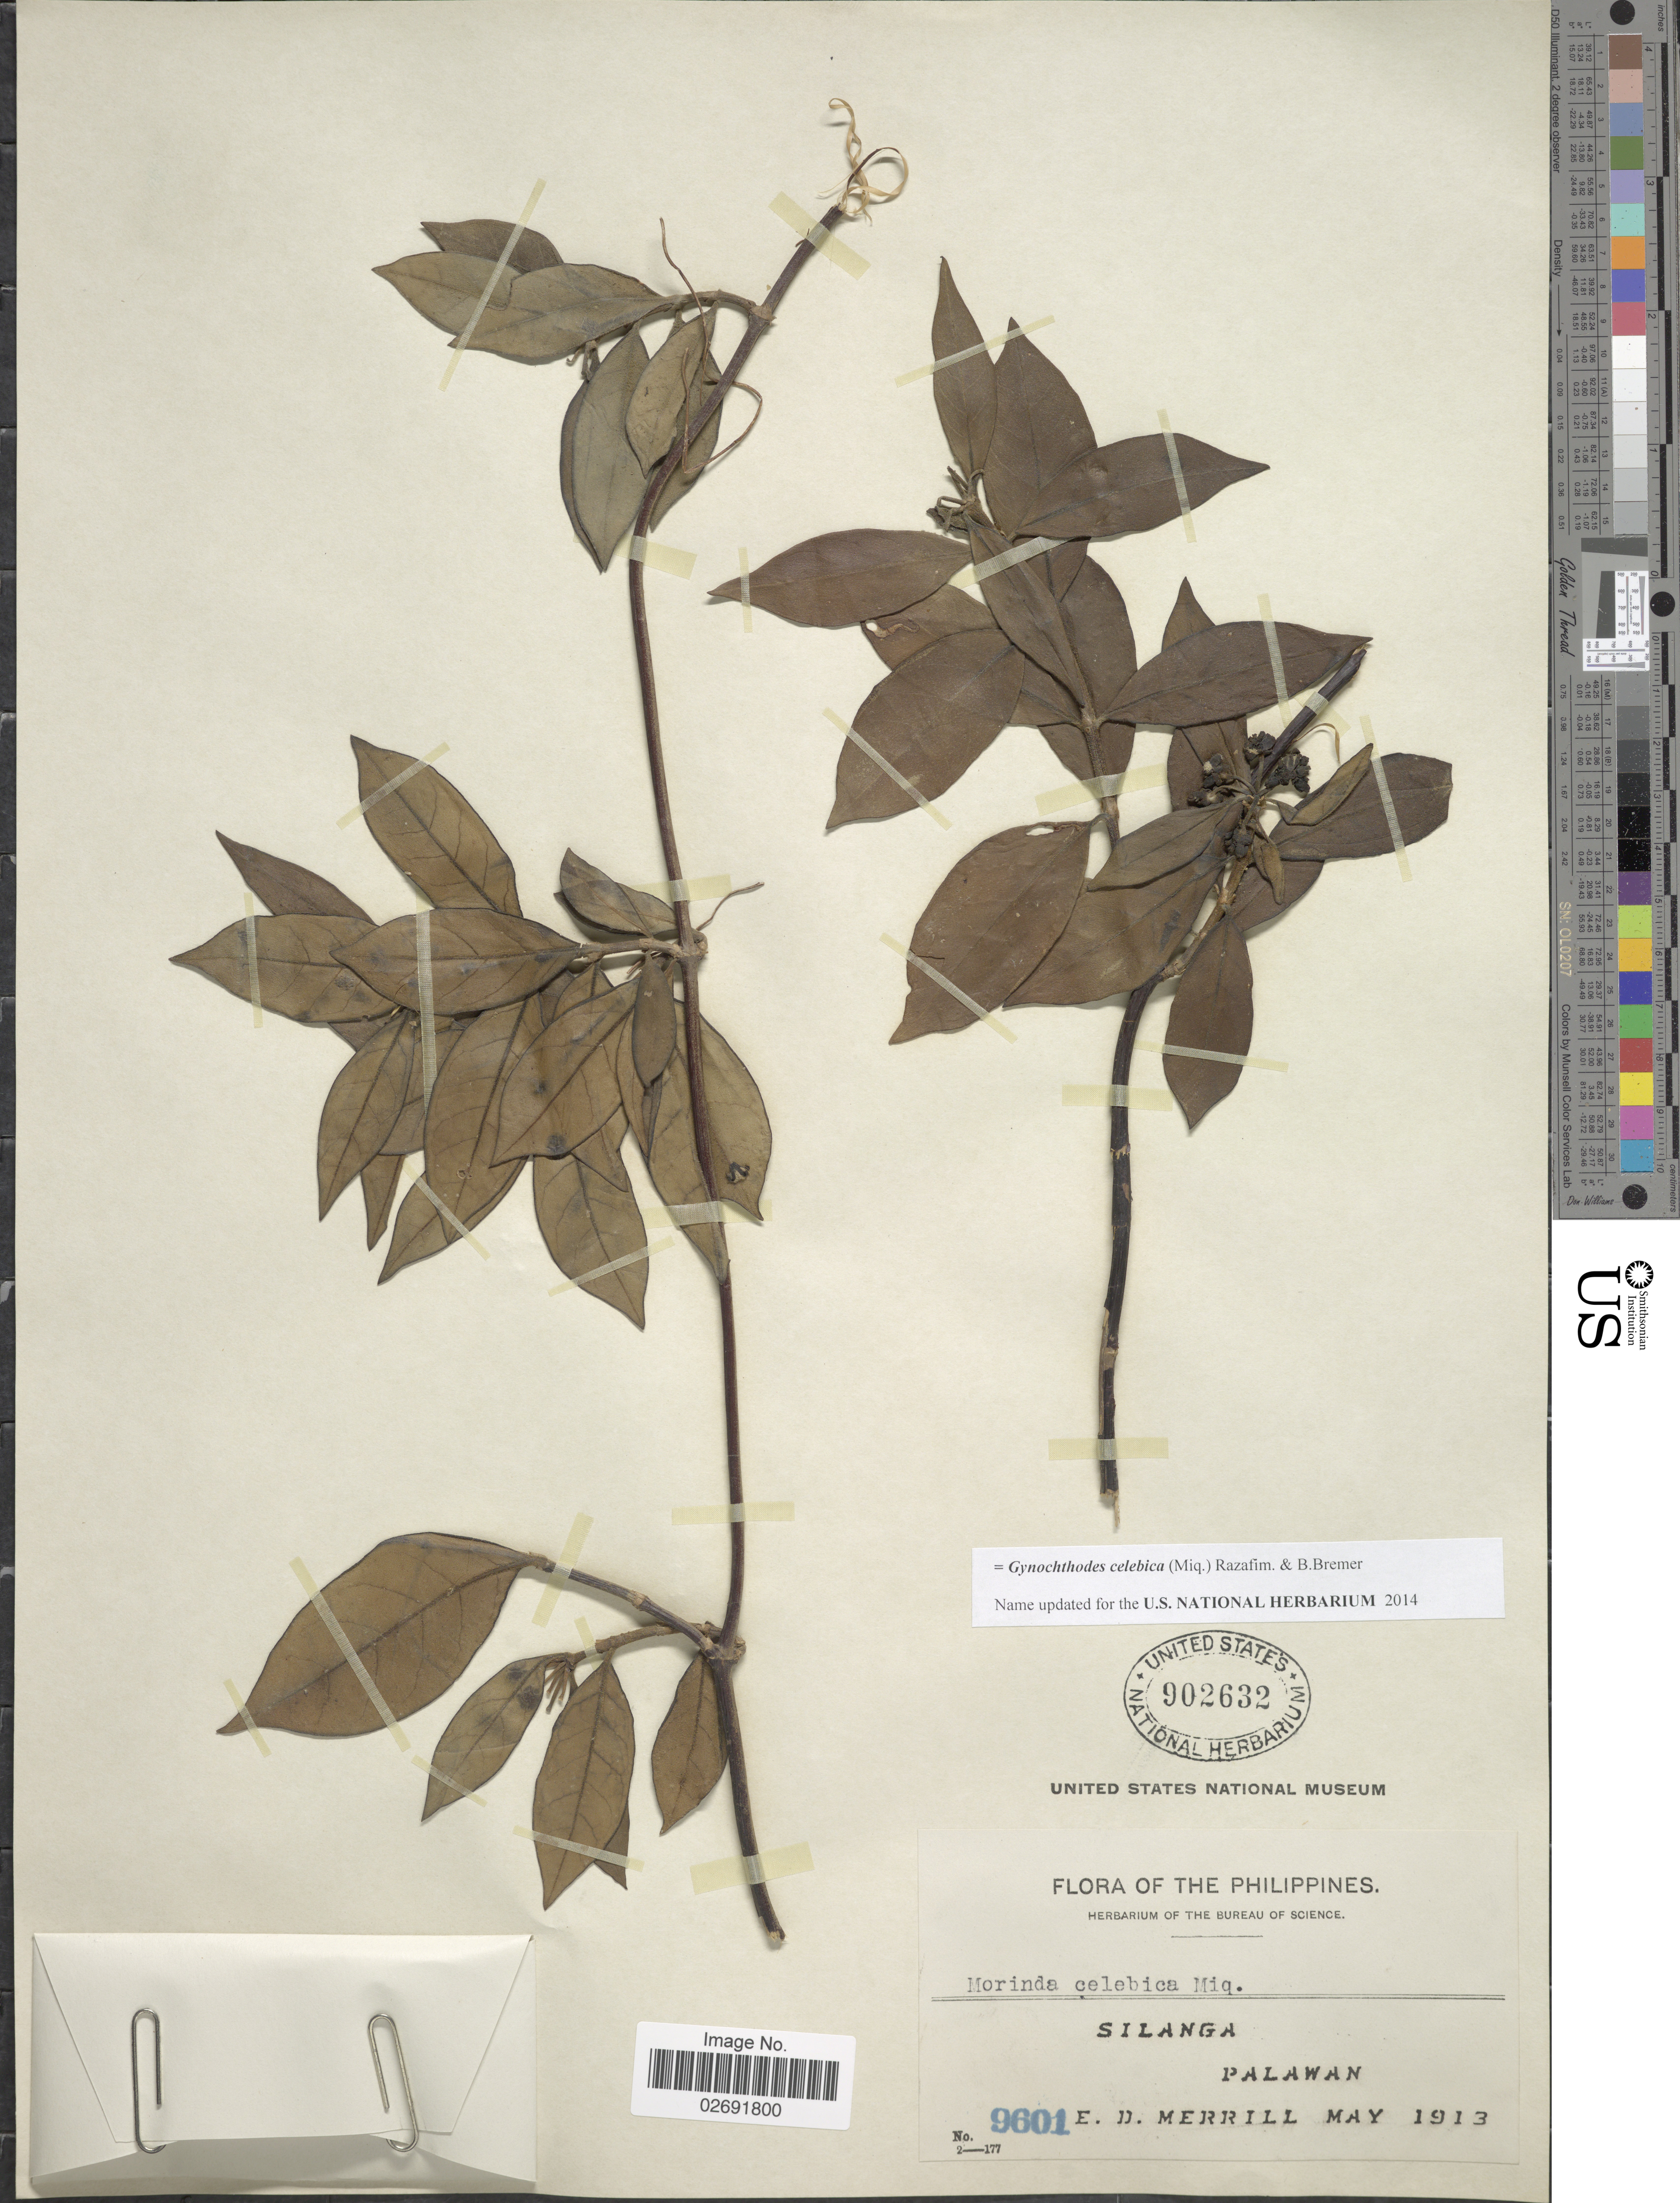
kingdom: Plantae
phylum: Tracheophyta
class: Magnoliopsida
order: Gentianales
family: Rubiaceae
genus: Gynochthodes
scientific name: Gynochthodes celebica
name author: (Miq.) Razafim. & B. Bremer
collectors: E. D. Merrill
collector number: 9601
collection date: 1913-05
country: Philippines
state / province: Mimaropa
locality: Silanga, Palawan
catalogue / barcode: US 902632